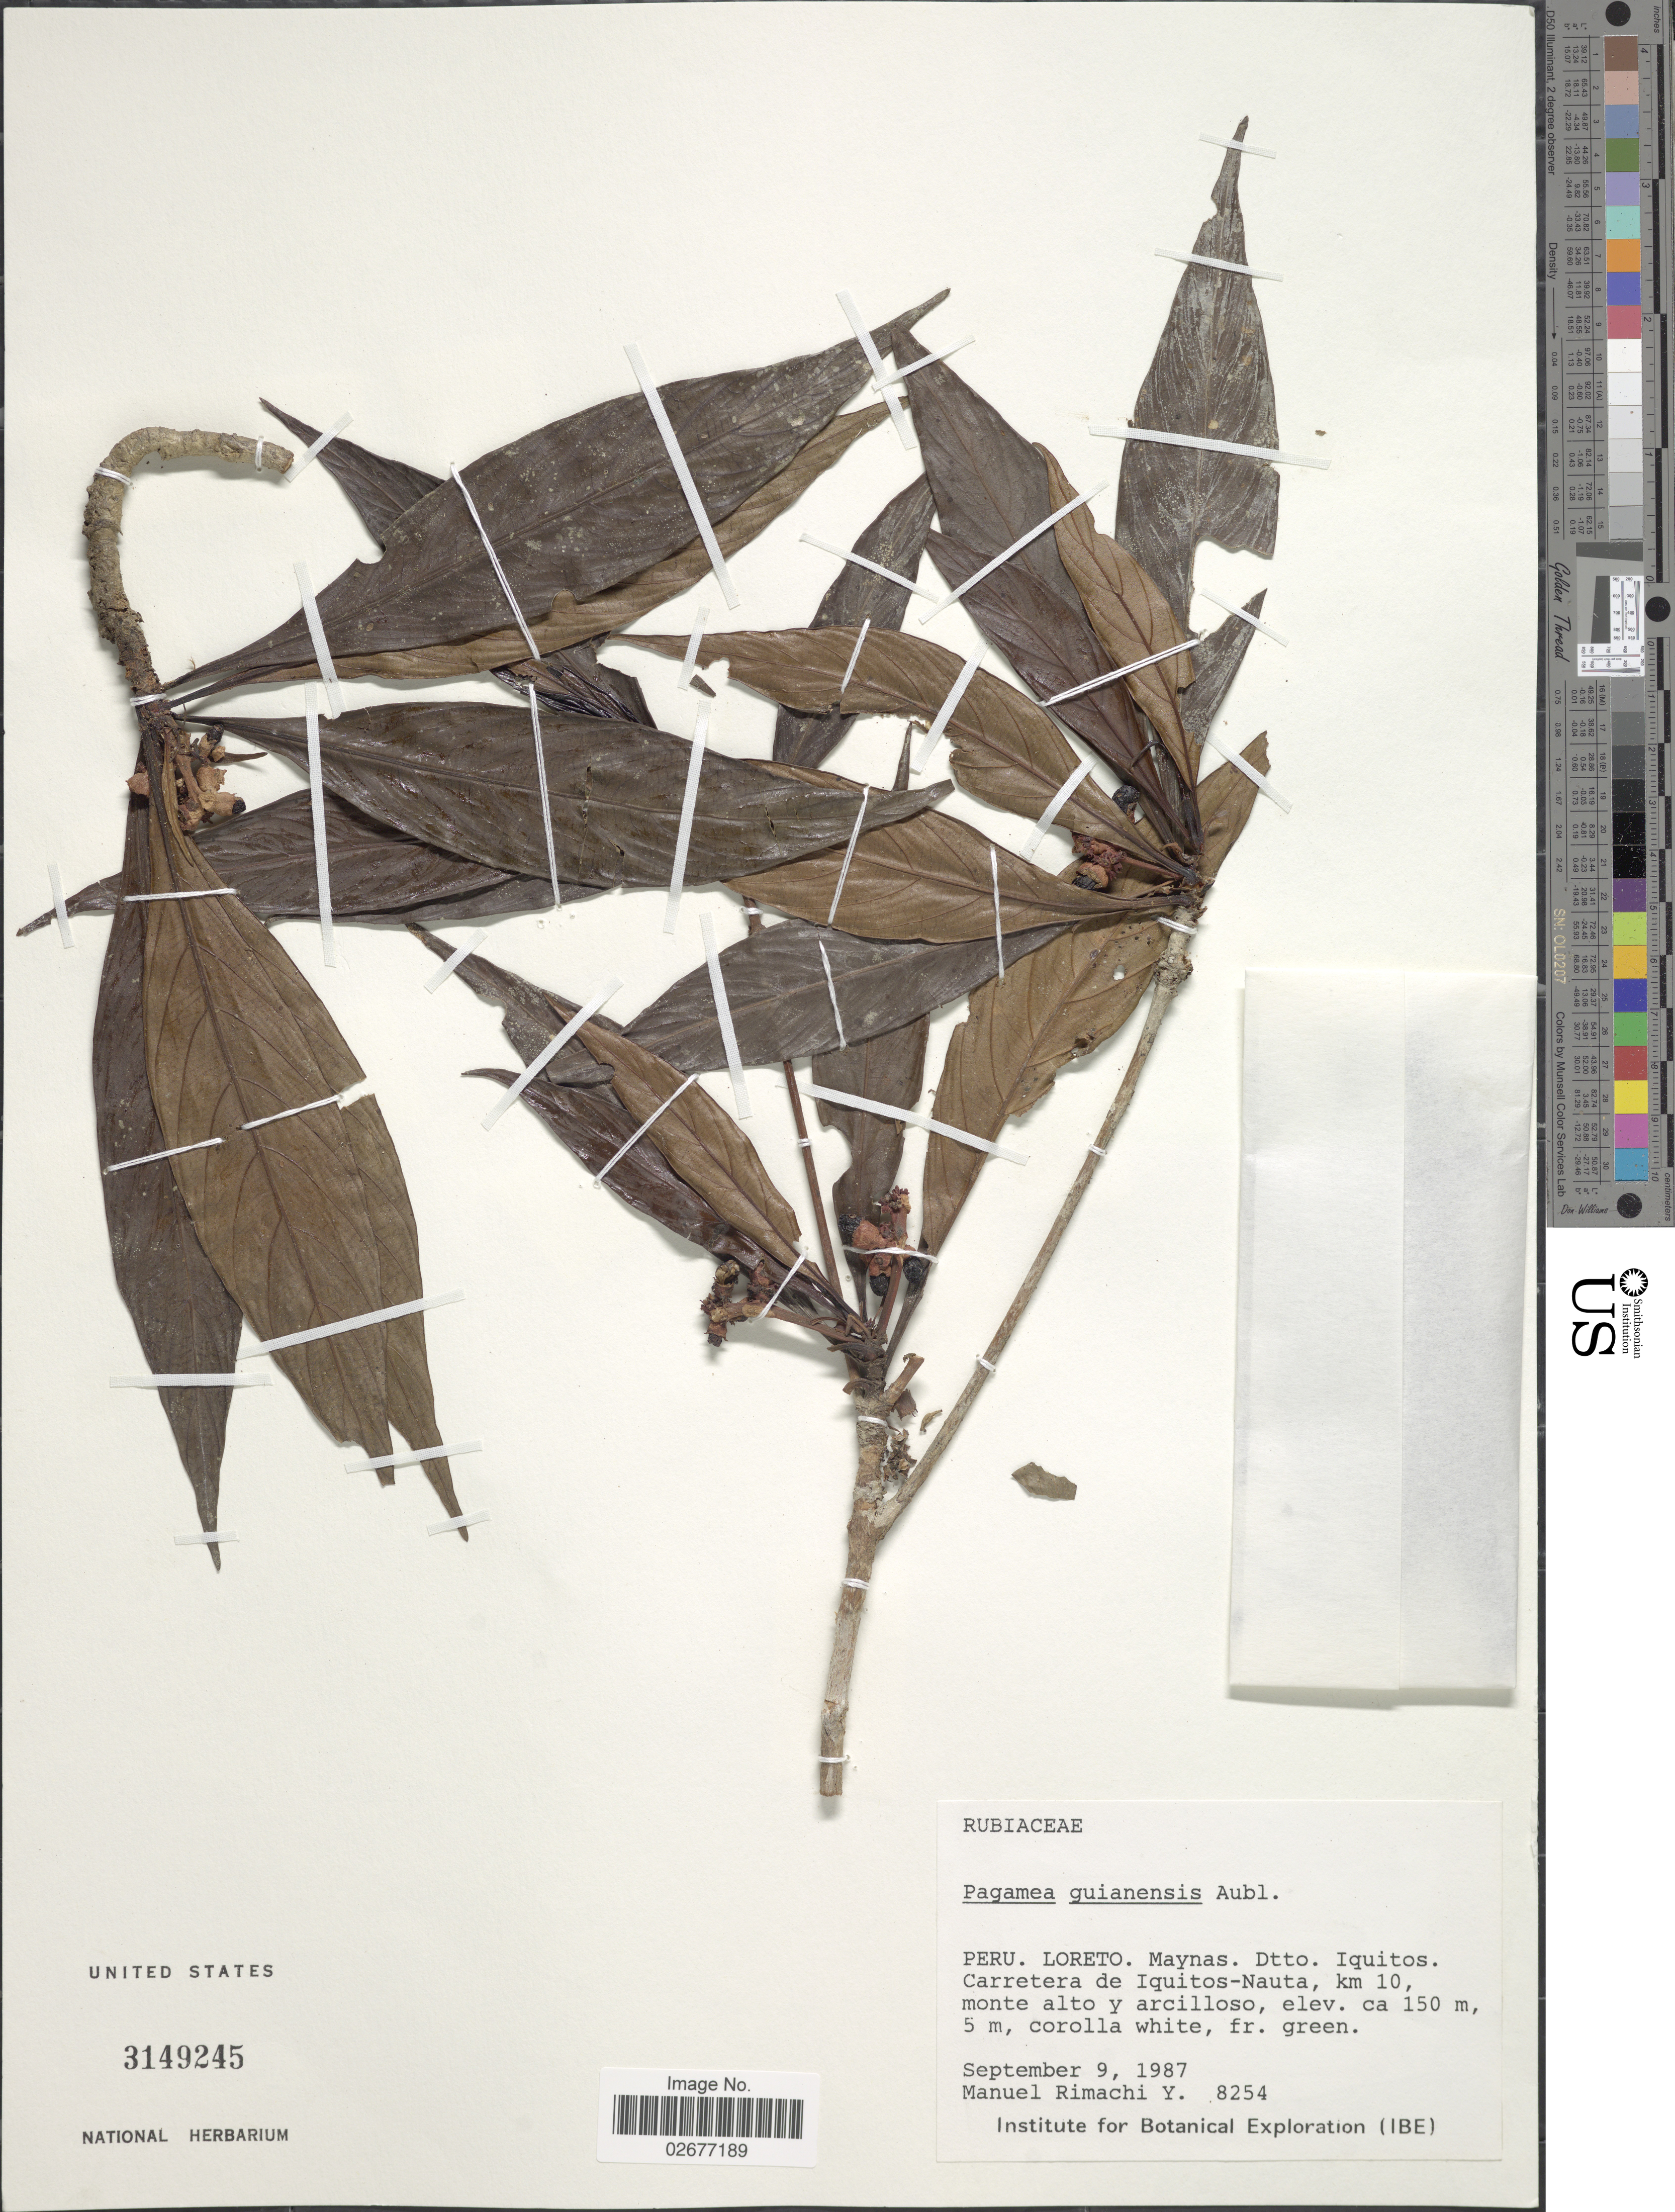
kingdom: Plantae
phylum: Tracheophyta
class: Magnoliopsida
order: Gentianales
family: Rubiaceae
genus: Pagamea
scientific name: Pagamea guianensis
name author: Aubl.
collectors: M. Rimachi Y.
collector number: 8254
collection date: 1987-09-09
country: Peru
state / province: Loreto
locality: Peru, Loreto, Maynas, Dtto. Iquitos, Carretera de Iquitos-Nautas, km 10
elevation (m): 150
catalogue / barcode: US 3149245